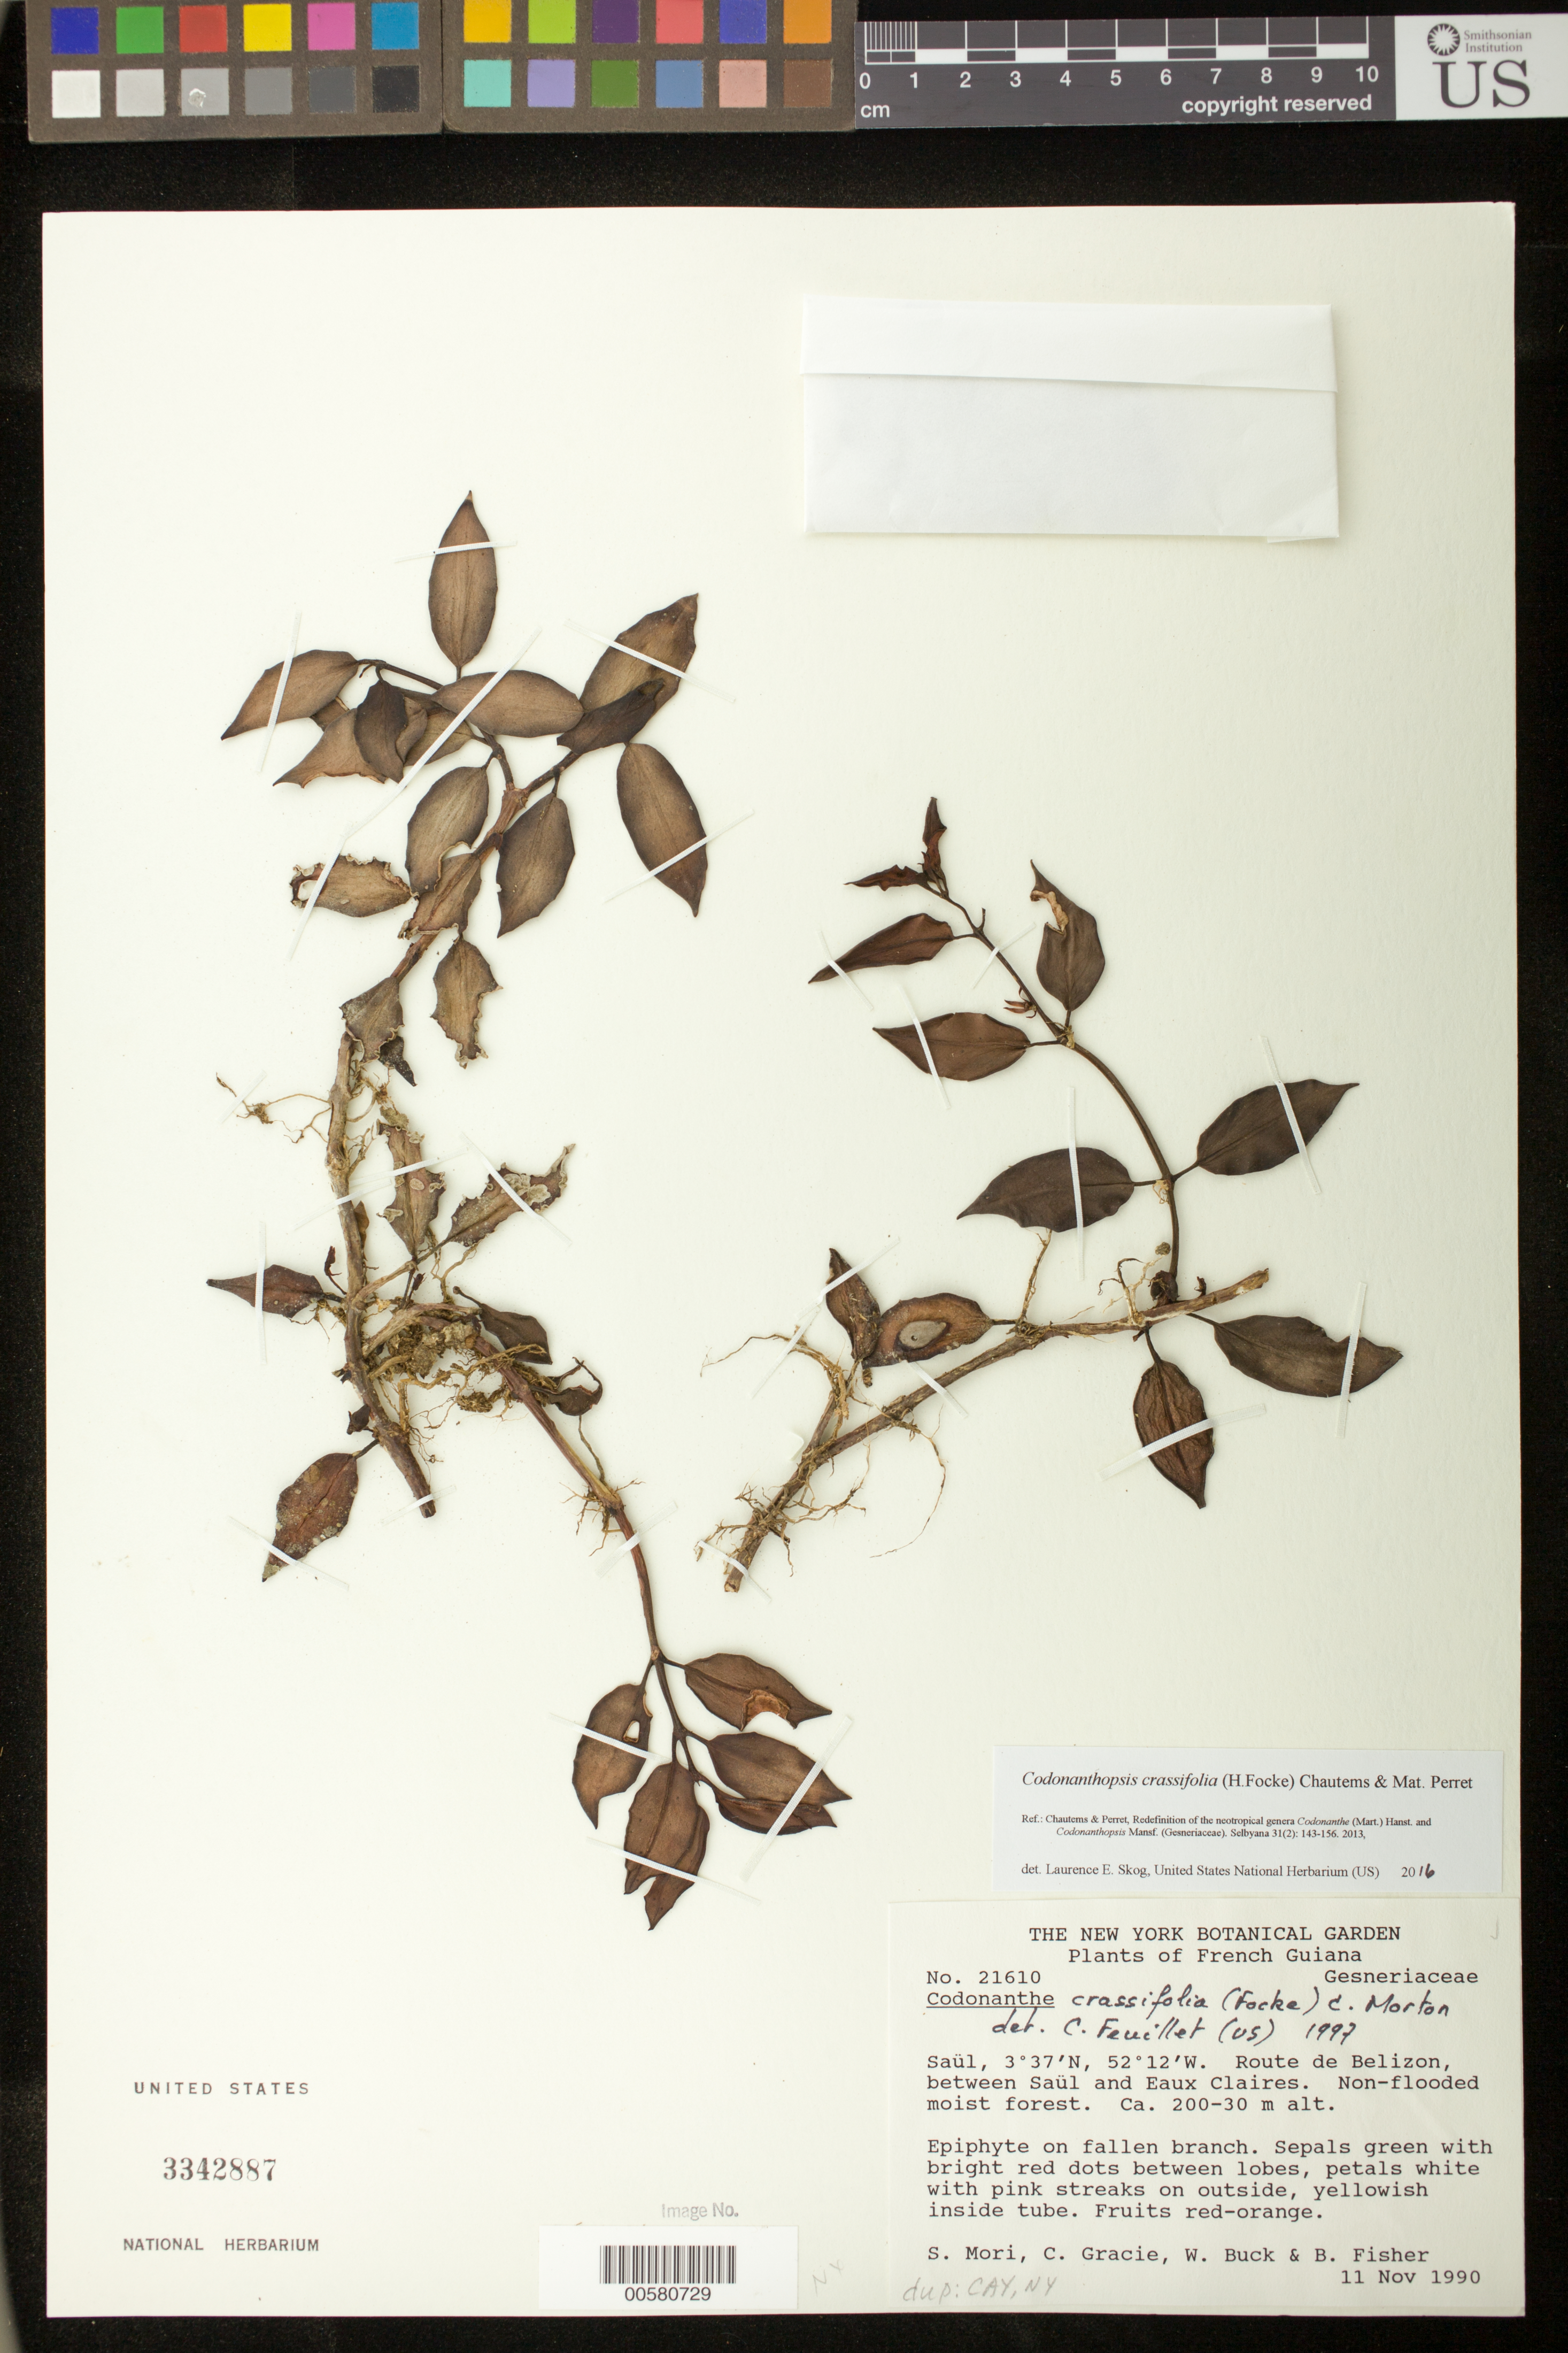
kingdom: Plantae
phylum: Tracheophyta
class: Magnoliopsida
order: Lamiales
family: Gesneriaceae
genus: Codonanthopsis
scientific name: Codonanthopsis crassifolia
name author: (H. Focke) Chautems & Mat.Perret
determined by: Skog, Laurence E.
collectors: S. Mori, C. A. Gracie, W. Buck & B. Fisher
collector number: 21610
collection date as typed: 11 Nov 1990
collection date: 1990-11-11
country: French Guiana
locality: Saül; Route de Belizon, between Saül and Eaux Claires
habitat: Non-flooded moist forest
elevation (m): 200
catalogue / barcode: US 3342887